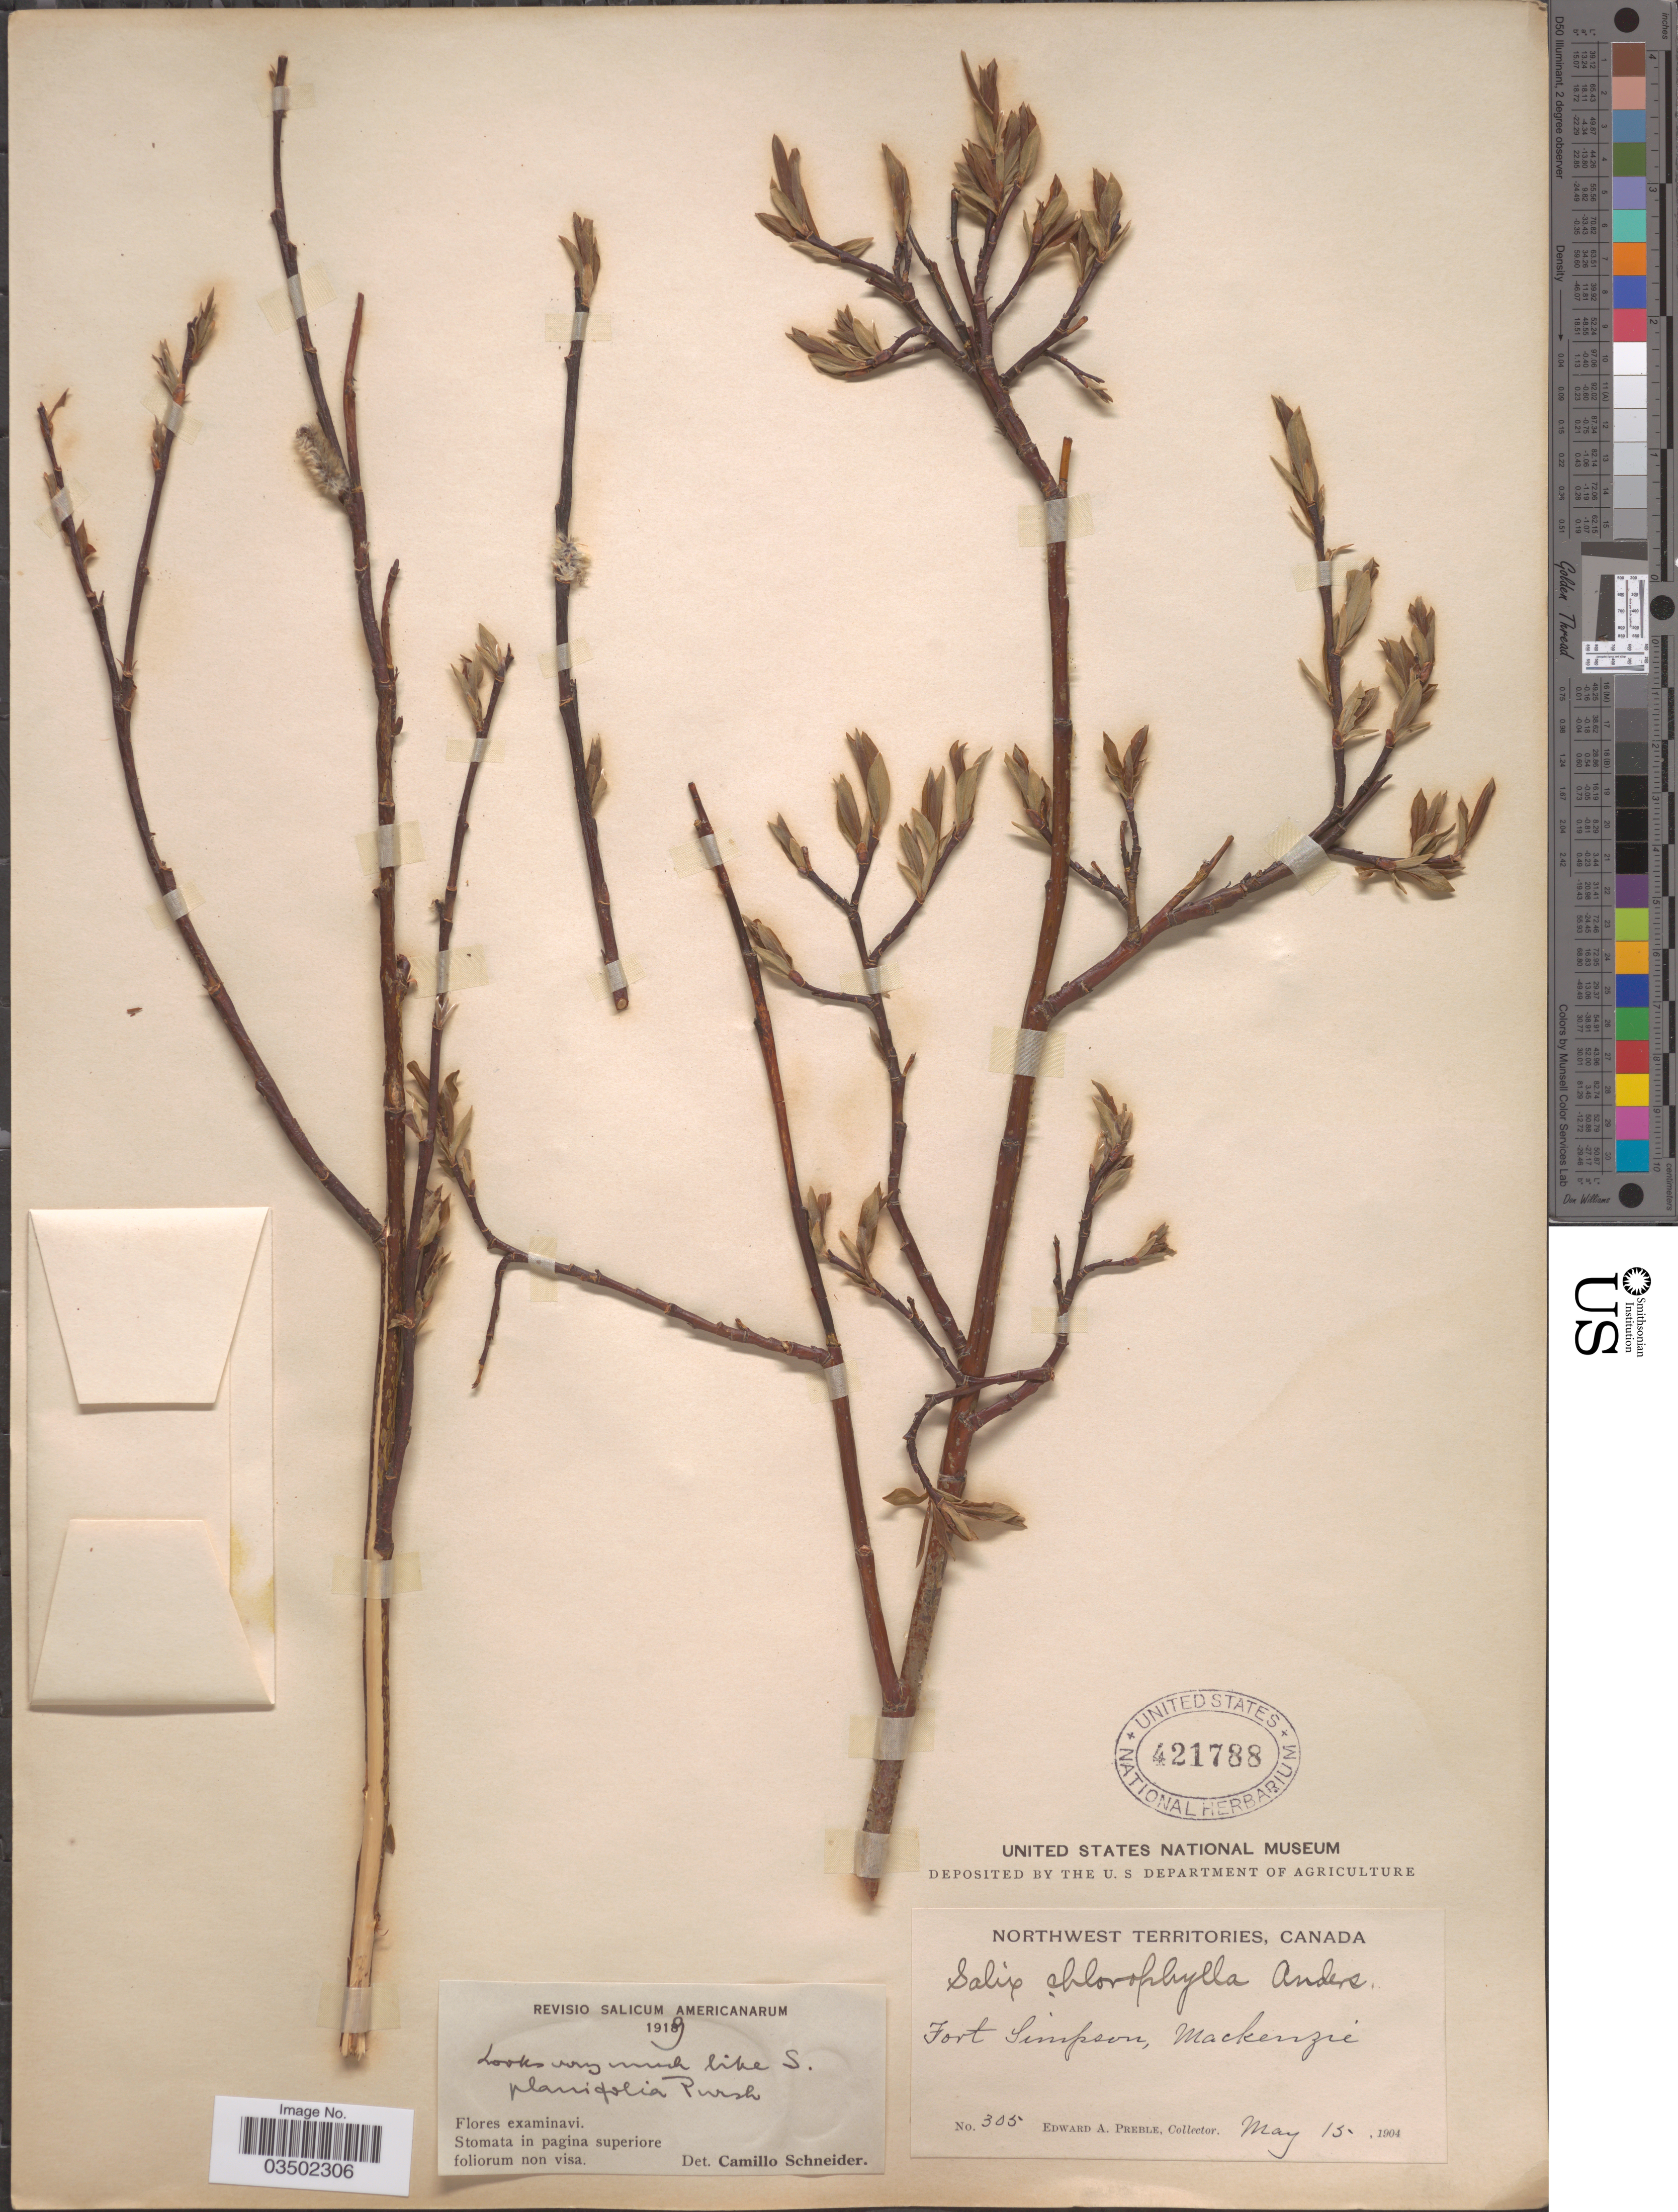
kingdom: Plantae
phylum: Tracheophyta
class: Magnoliopsida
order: Malpighiales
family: Salicaceae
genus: Salix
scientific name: Salix planifolia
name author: Pursh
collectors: E. Preble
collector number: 305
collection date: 1904-05-15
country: Canada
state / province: Northwest Territories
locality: Fort Simpson, Mackenzie.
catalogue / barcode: US 421788